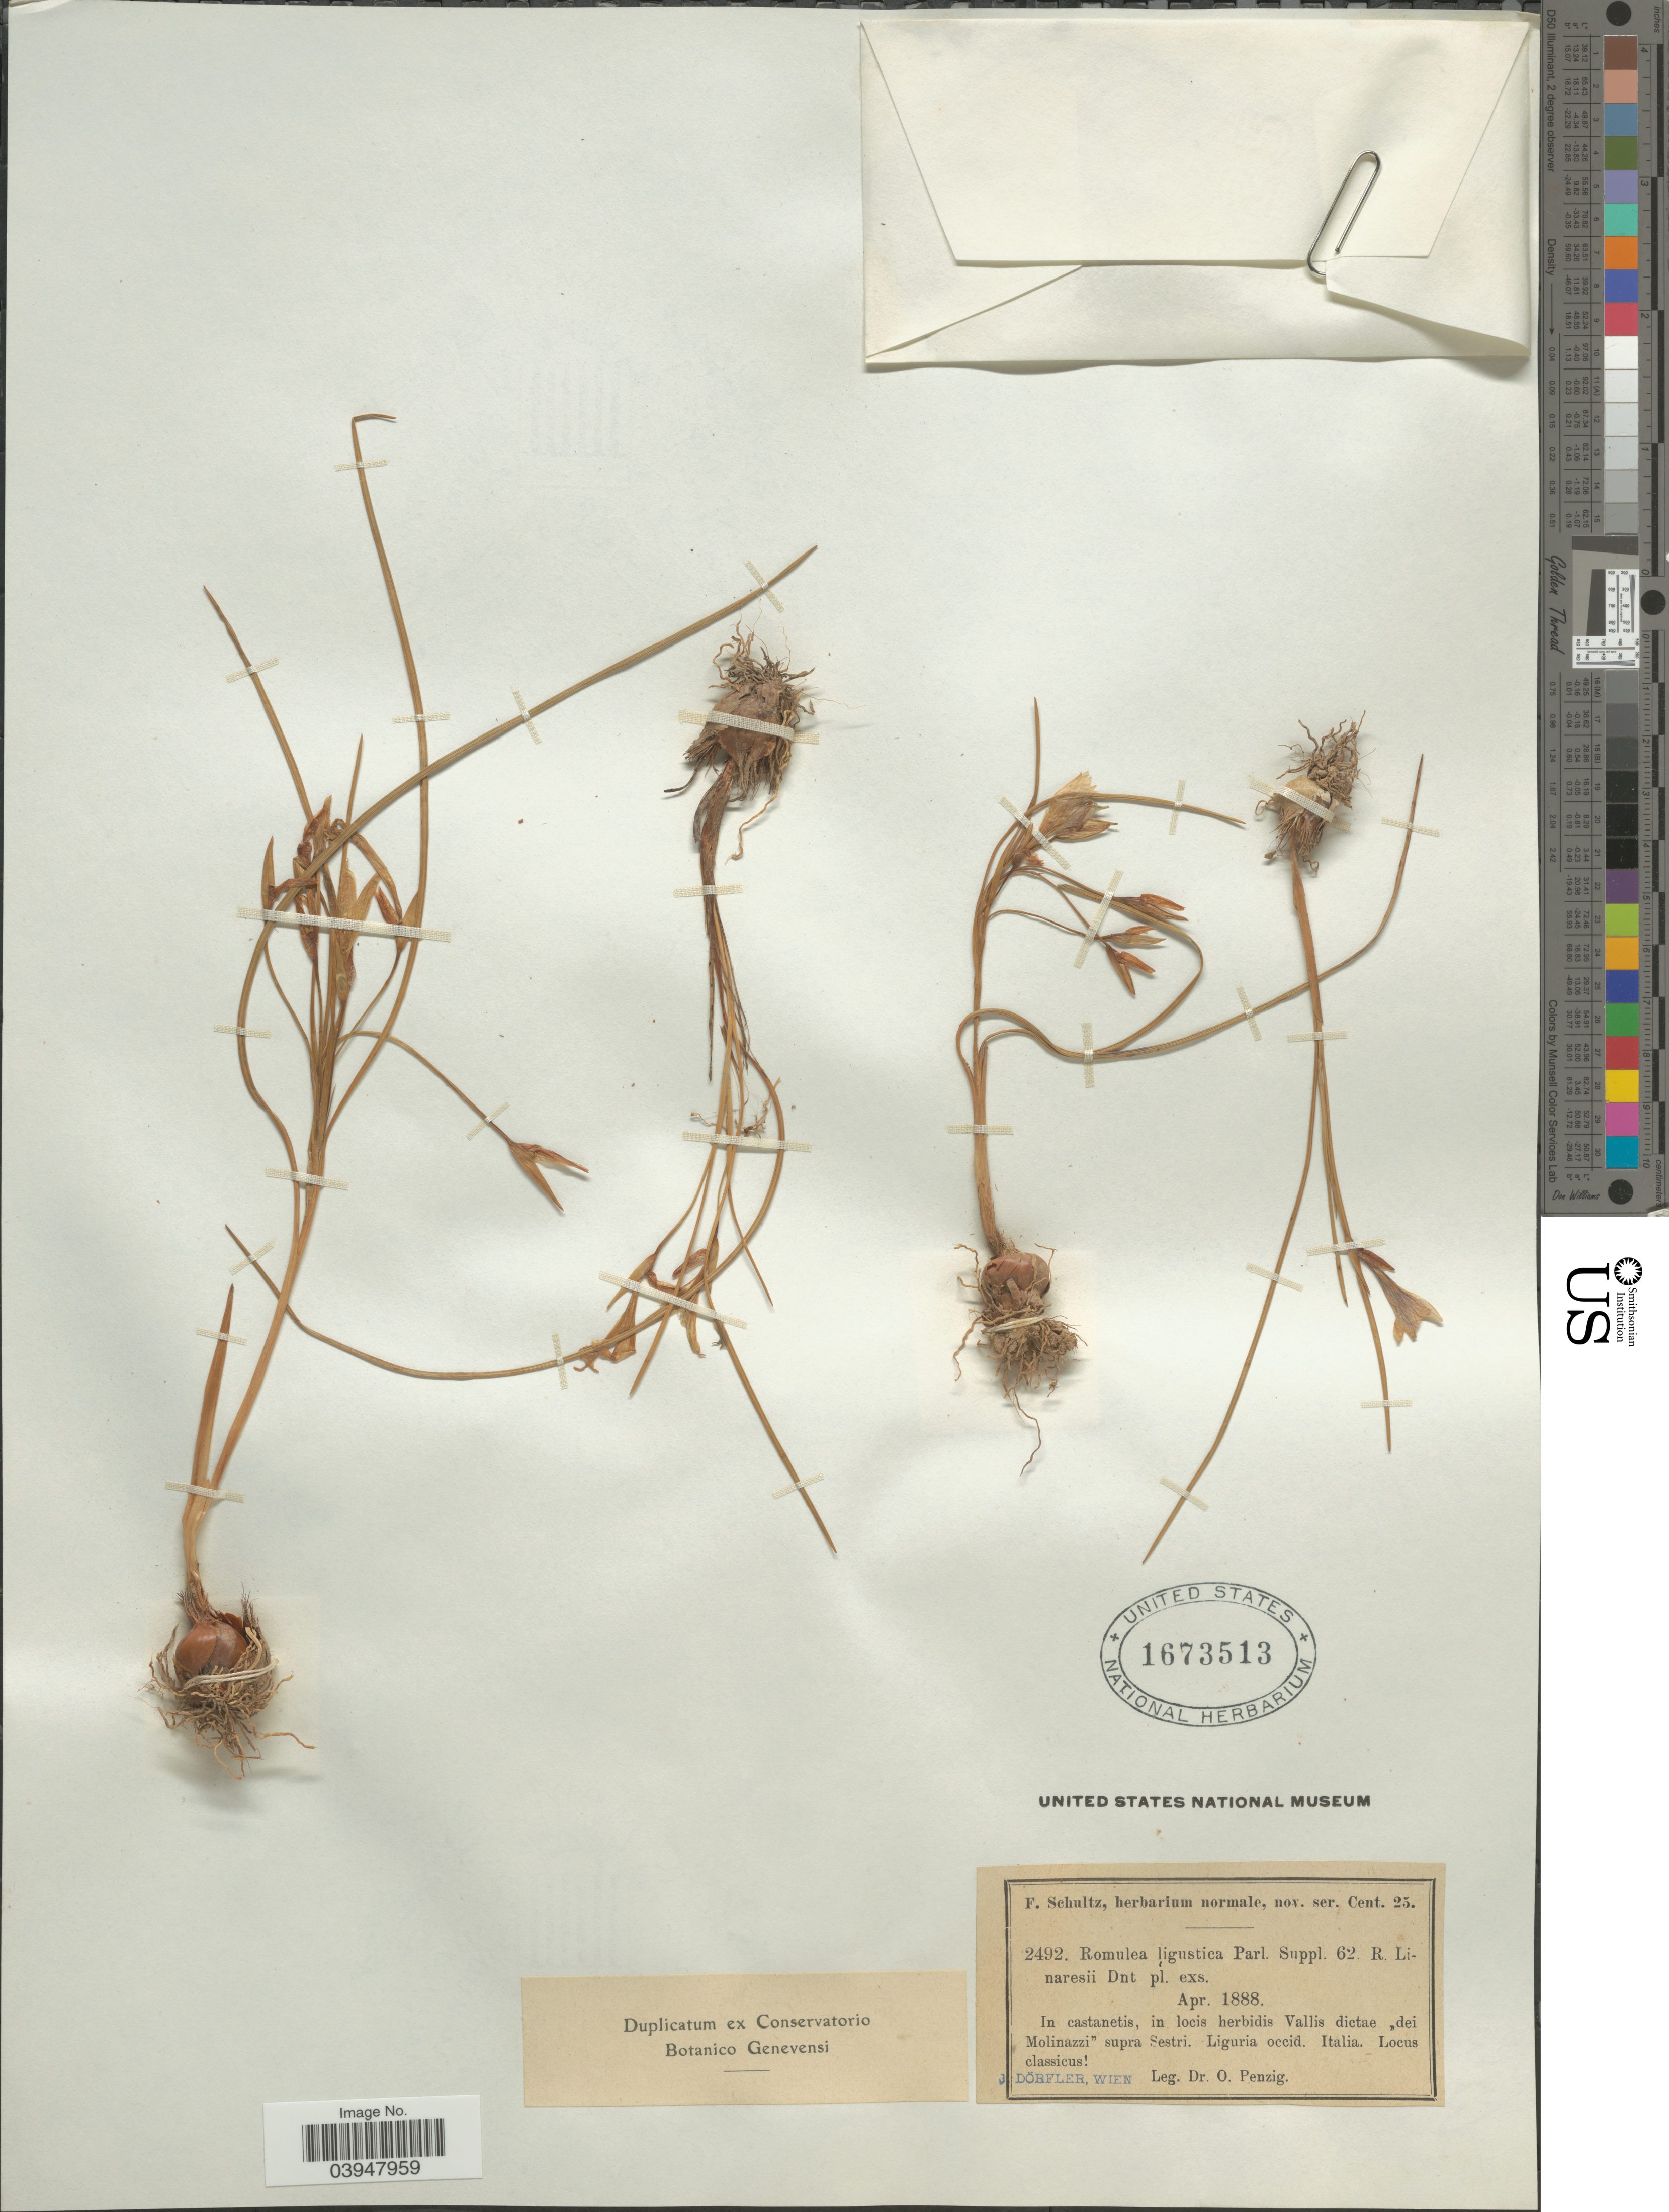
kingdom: Plantae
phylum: Tracheophyta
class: Liliopsida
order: Asparagales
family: Iridaceae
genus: Romulea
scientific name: Romulea ligustica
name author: Parl.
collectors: O. Penzig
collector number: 2492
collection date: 1888-04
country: Italy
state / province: Molise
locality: In castanetis, in locis herbidis Vallis dictae "dei Molinazzi"supra Sestri. Liguria occid.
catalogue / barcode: US 1673513